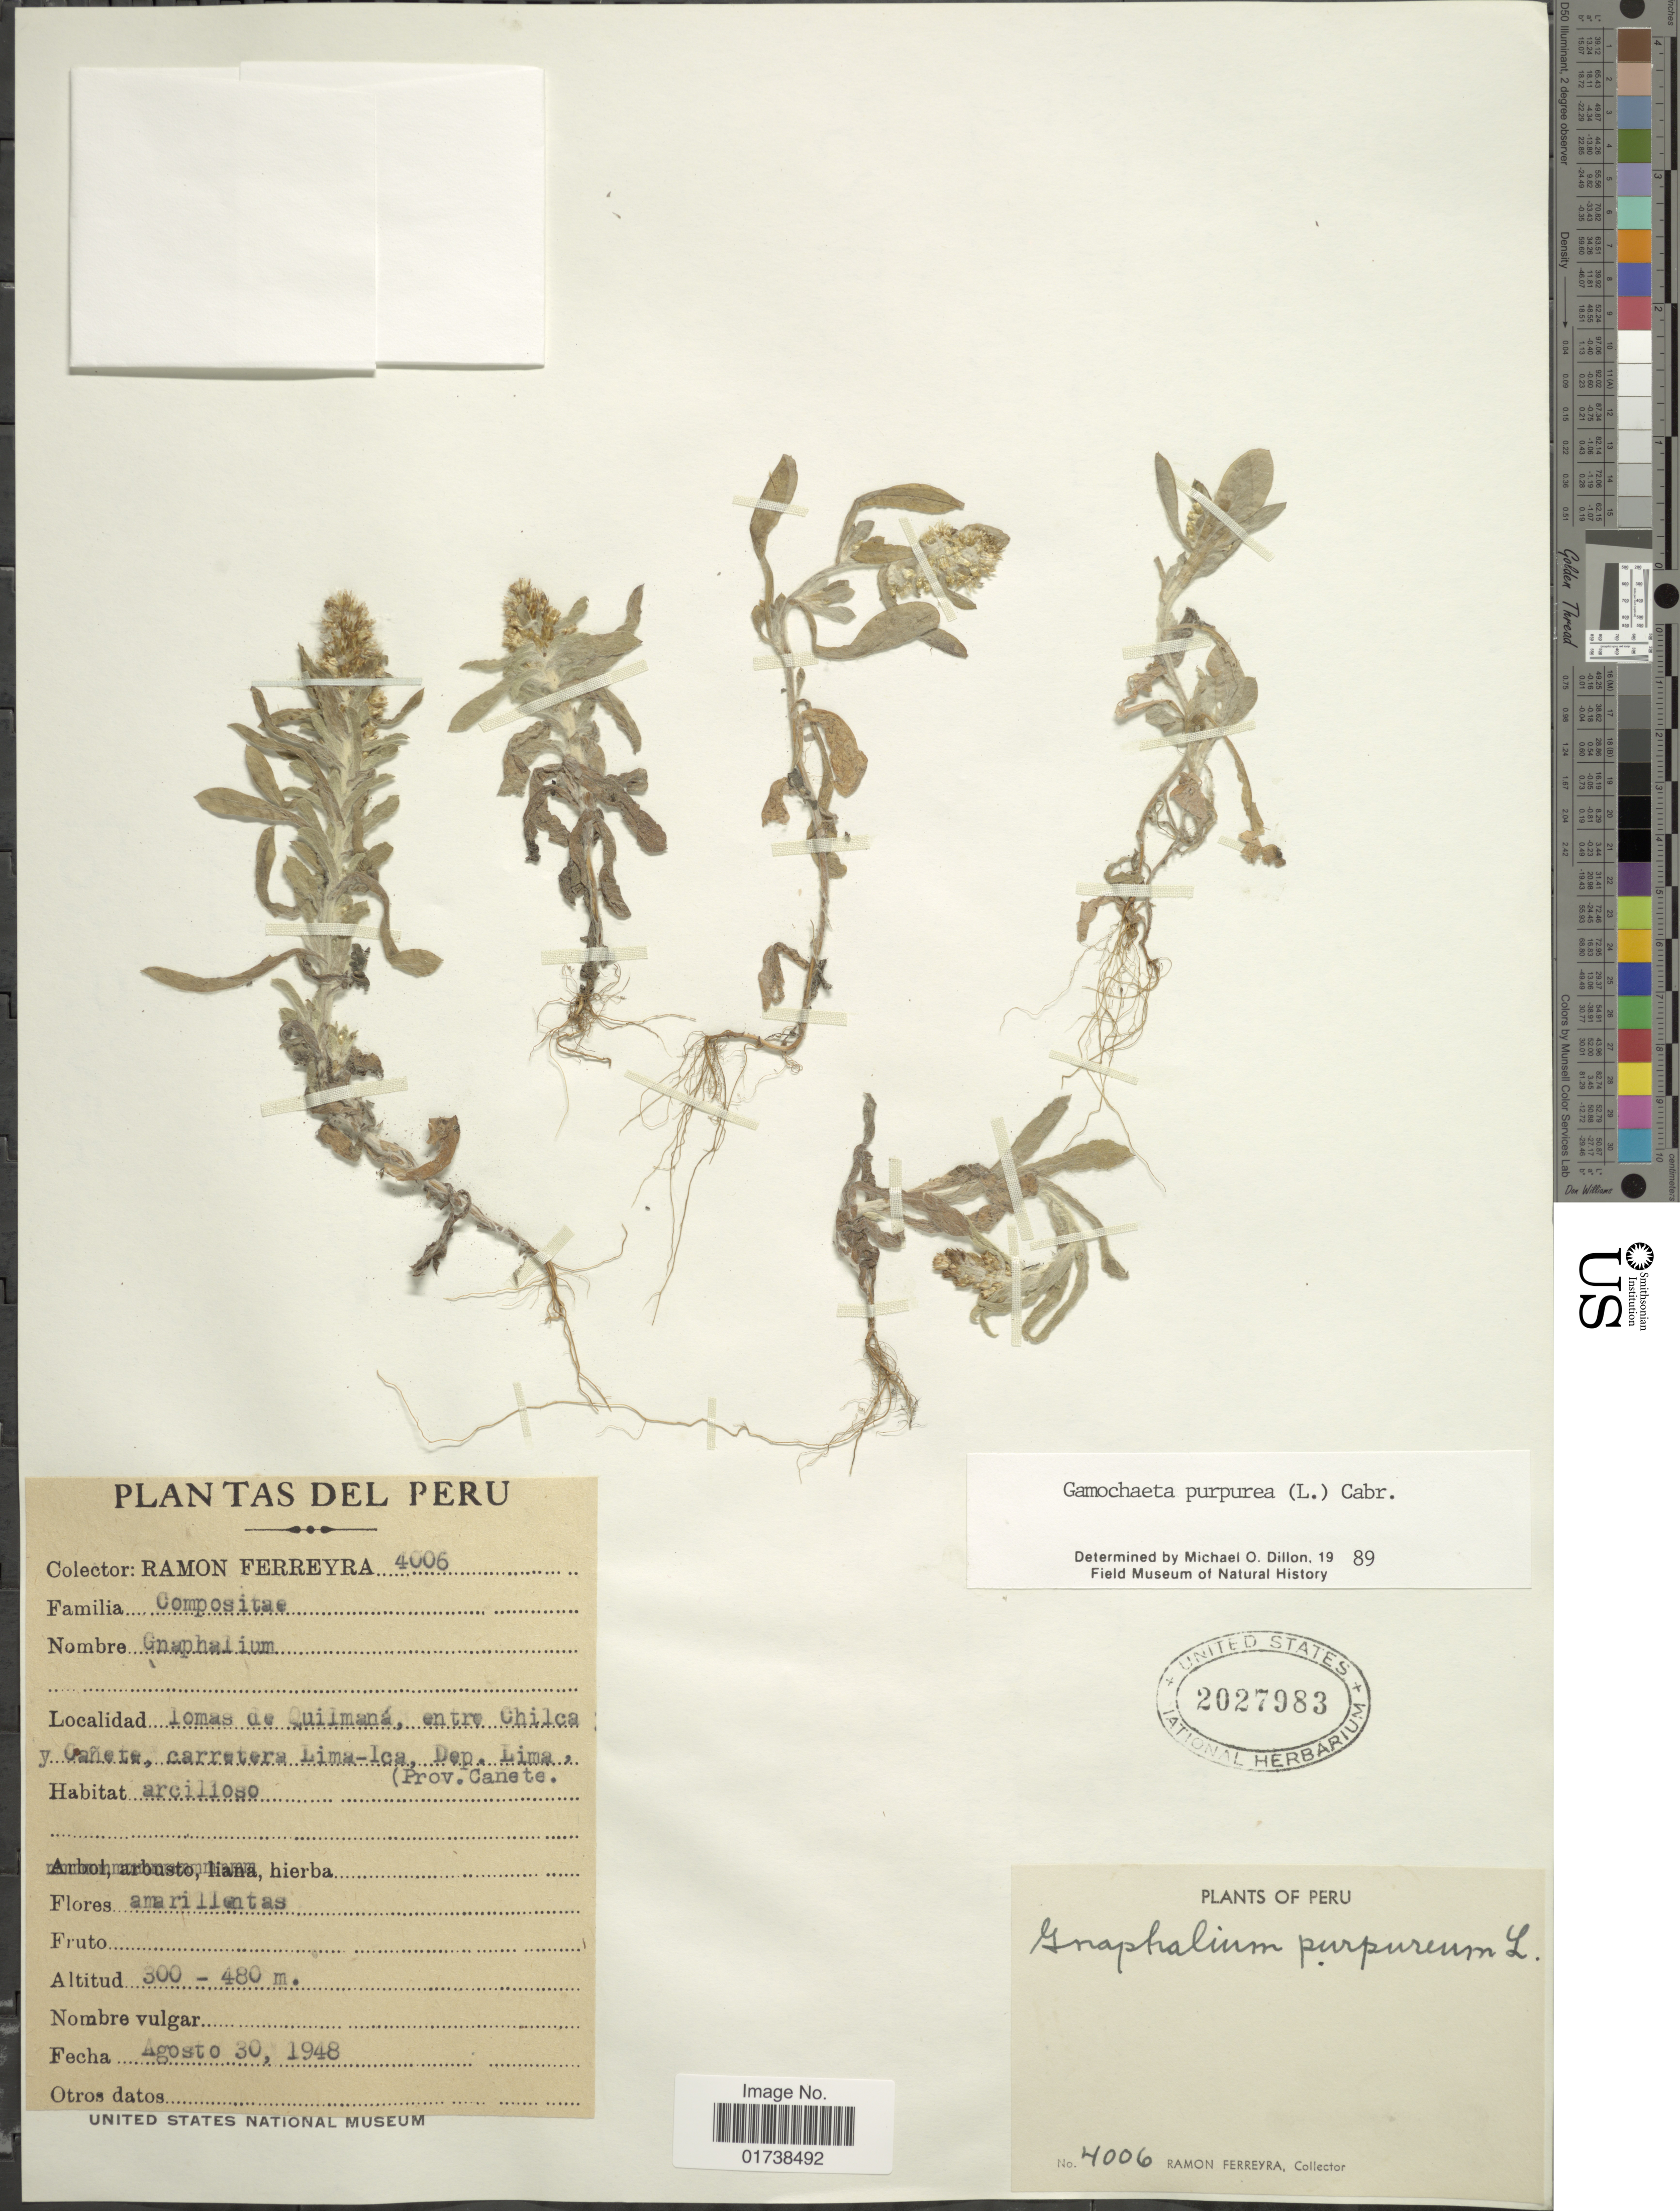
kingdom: Plantae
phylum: Tracheophyta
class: Magnoliopsida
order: Asterales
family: Asteraceae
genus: Gamochaeta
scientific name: Gamochaeta purpurea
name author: (L.) Cabrera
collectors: R. A. Ferreyra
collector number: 4006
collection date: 1948-08-30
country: Peru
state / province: Lima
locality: Lomas de Quilmana, entre Chilca y Caneta, carretera Lima-Ica, Prov. Canete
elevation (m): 300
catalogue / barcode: US 2027983